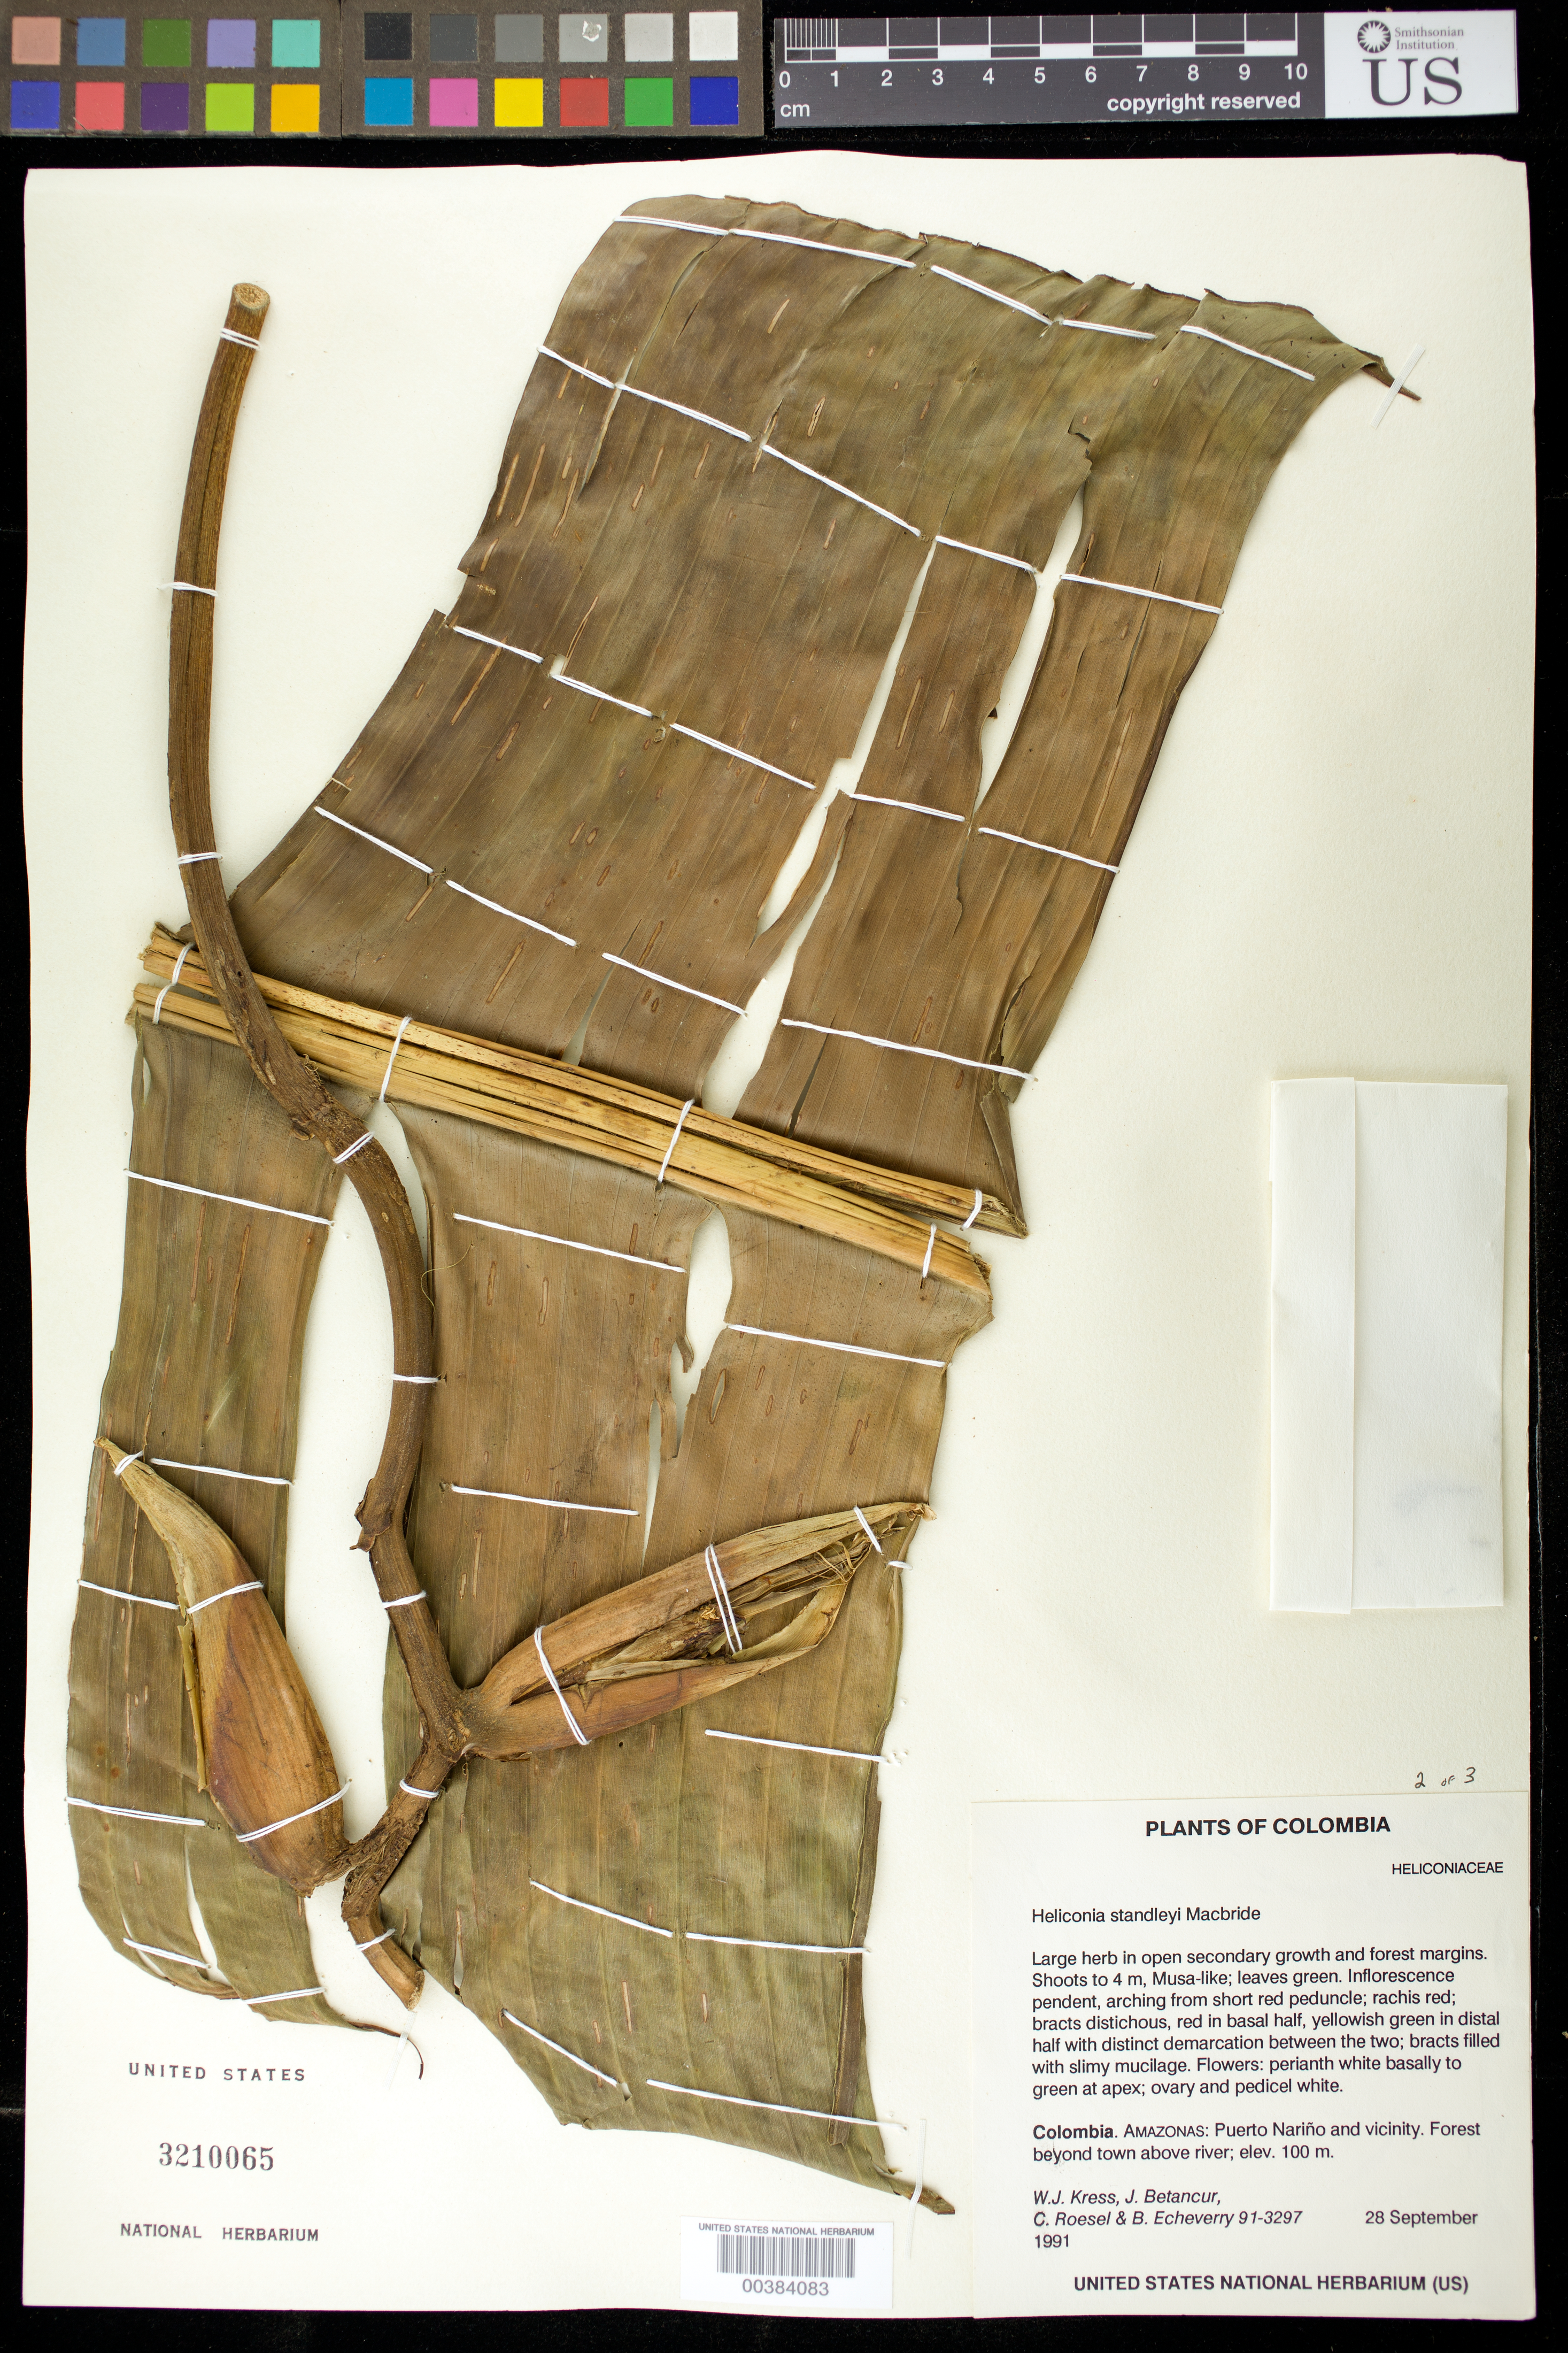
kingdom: Plantae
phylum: Tracheophyta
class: Liliopsida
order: Zingiberales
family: Heliconiaceae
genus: Heliconia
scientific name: Heliconia standleyi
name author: J.F. Macbr.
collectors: W. J. Kress, C. S. Roesel, B. Echeverry & J. C. Betancur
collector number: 91-3297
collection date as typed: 28 Sep 1991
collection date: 1991-09-28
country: Colombia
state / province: Amazônas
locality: Puerto Narino and vicinity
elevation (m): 100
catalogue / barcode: US 3210065